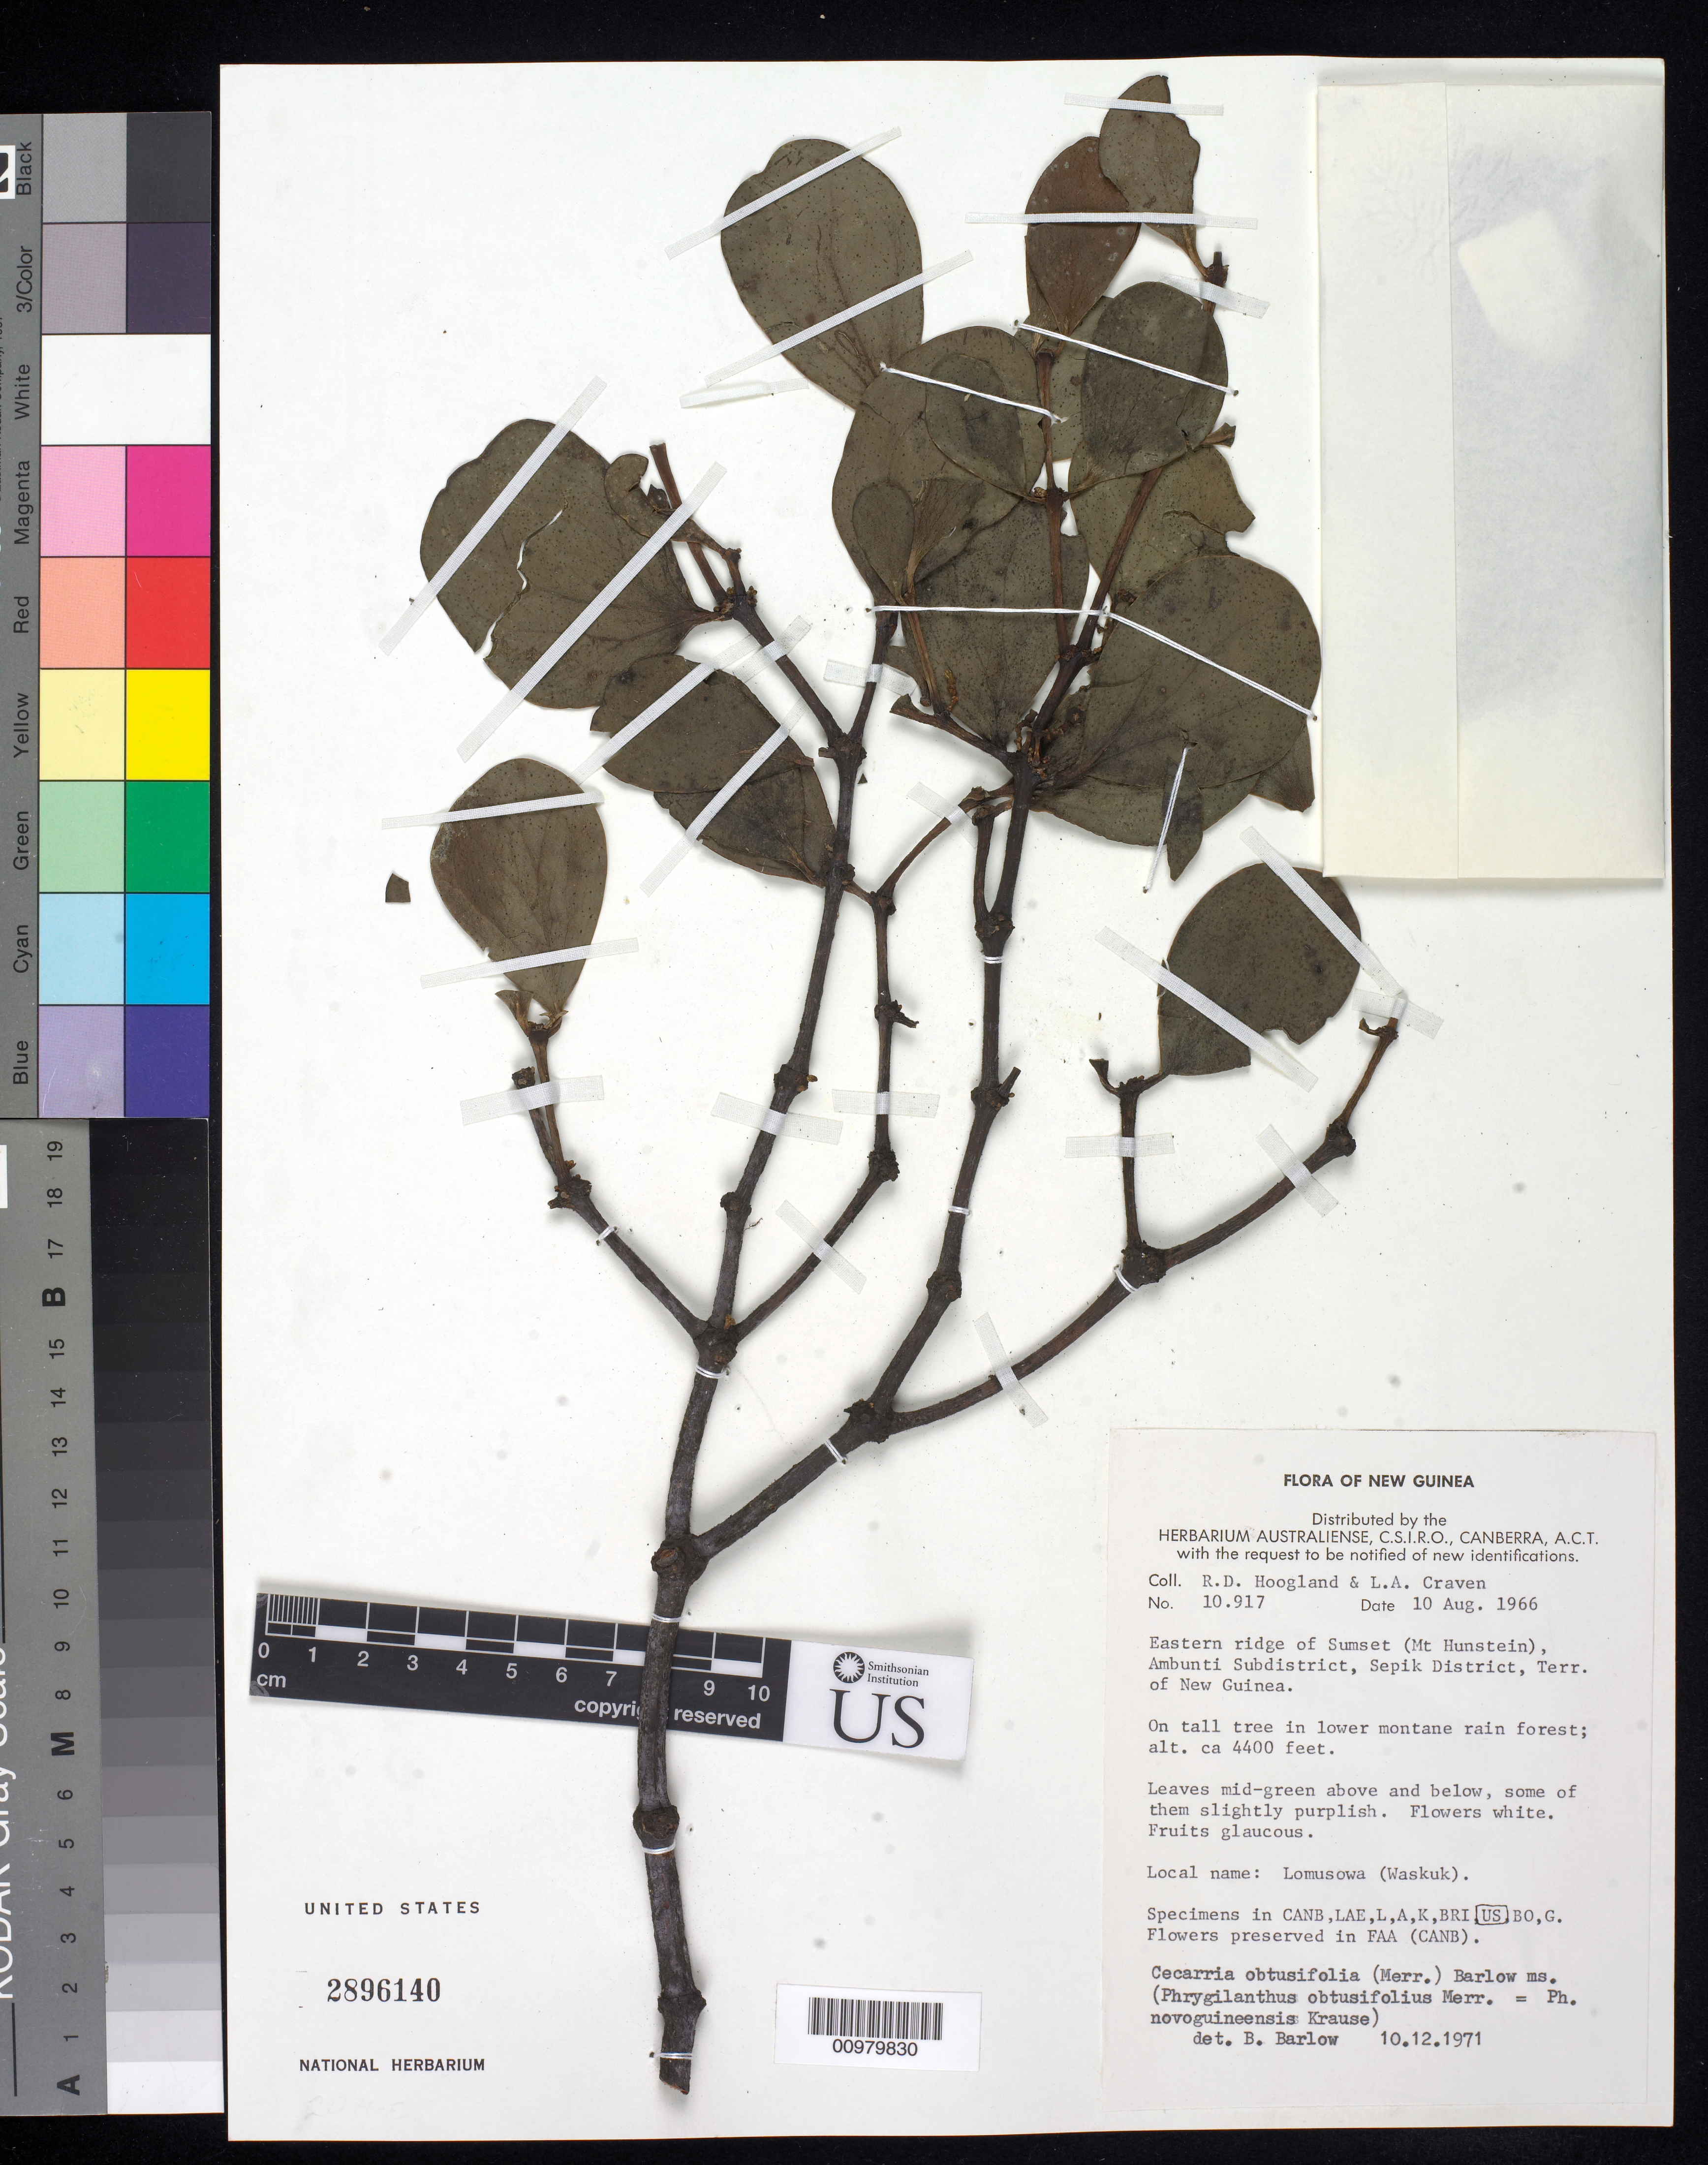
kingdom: Plantae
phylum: Tracheophyta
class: Magnoliopsida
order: Santalales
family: Loranthaceae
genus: Cecarria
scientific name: Cecarria obtusifolia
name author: (Merr.) Barlow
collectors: R. D. Hoogland & L. A. Craven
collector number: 10917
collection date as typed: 10 Aug 1966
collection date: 1966-08-10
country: Papua New Guinea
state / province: East Sepik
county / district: Ambunti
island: New Guinea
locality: Ambunti Subdistrict, Eastern ridge of Sumset (Mt. Hunstein)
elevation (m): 1341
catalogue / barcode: US 2896140